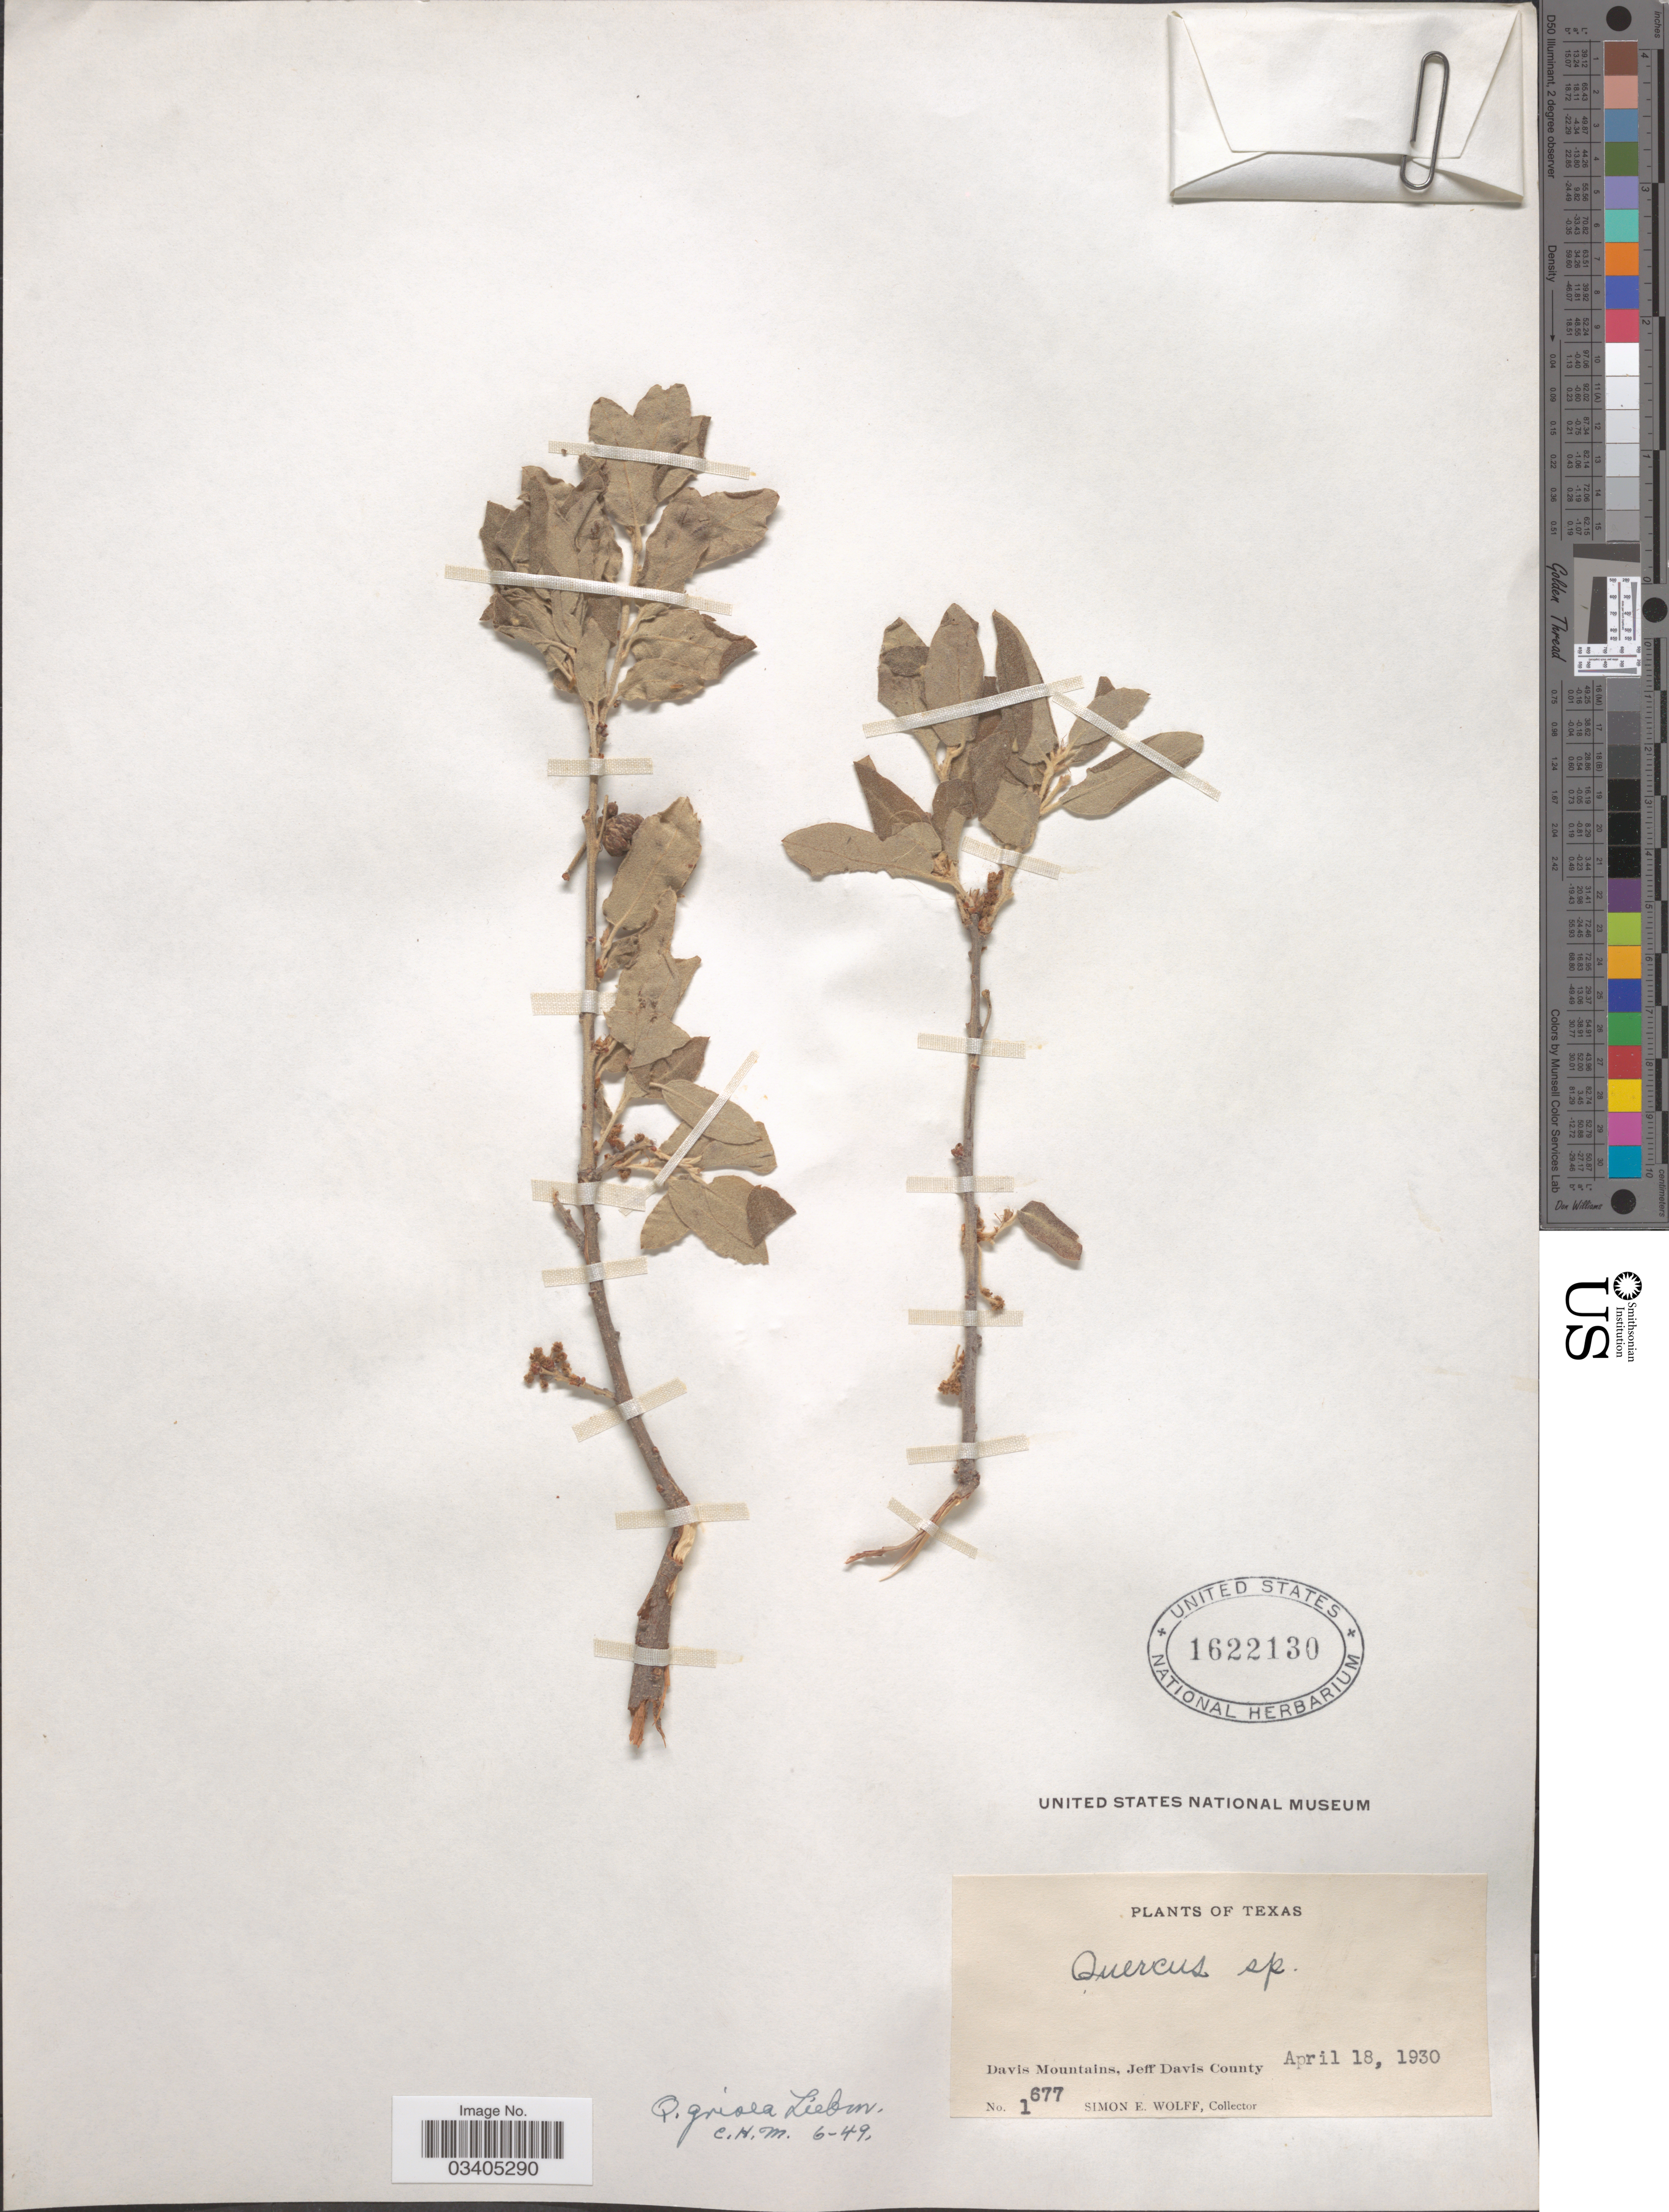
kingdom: Plantae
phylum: Tracheophyta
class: Magnoliopsida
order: Fagales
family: Fagaceae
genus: Quercus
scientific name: Quercus grisea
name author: Liebm.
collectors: S. E. Wolff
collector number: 1677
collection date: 1930-04-18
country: United States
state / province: Texas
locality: Davis Mountains, Jeff Davis County.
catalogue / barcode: US 1622130